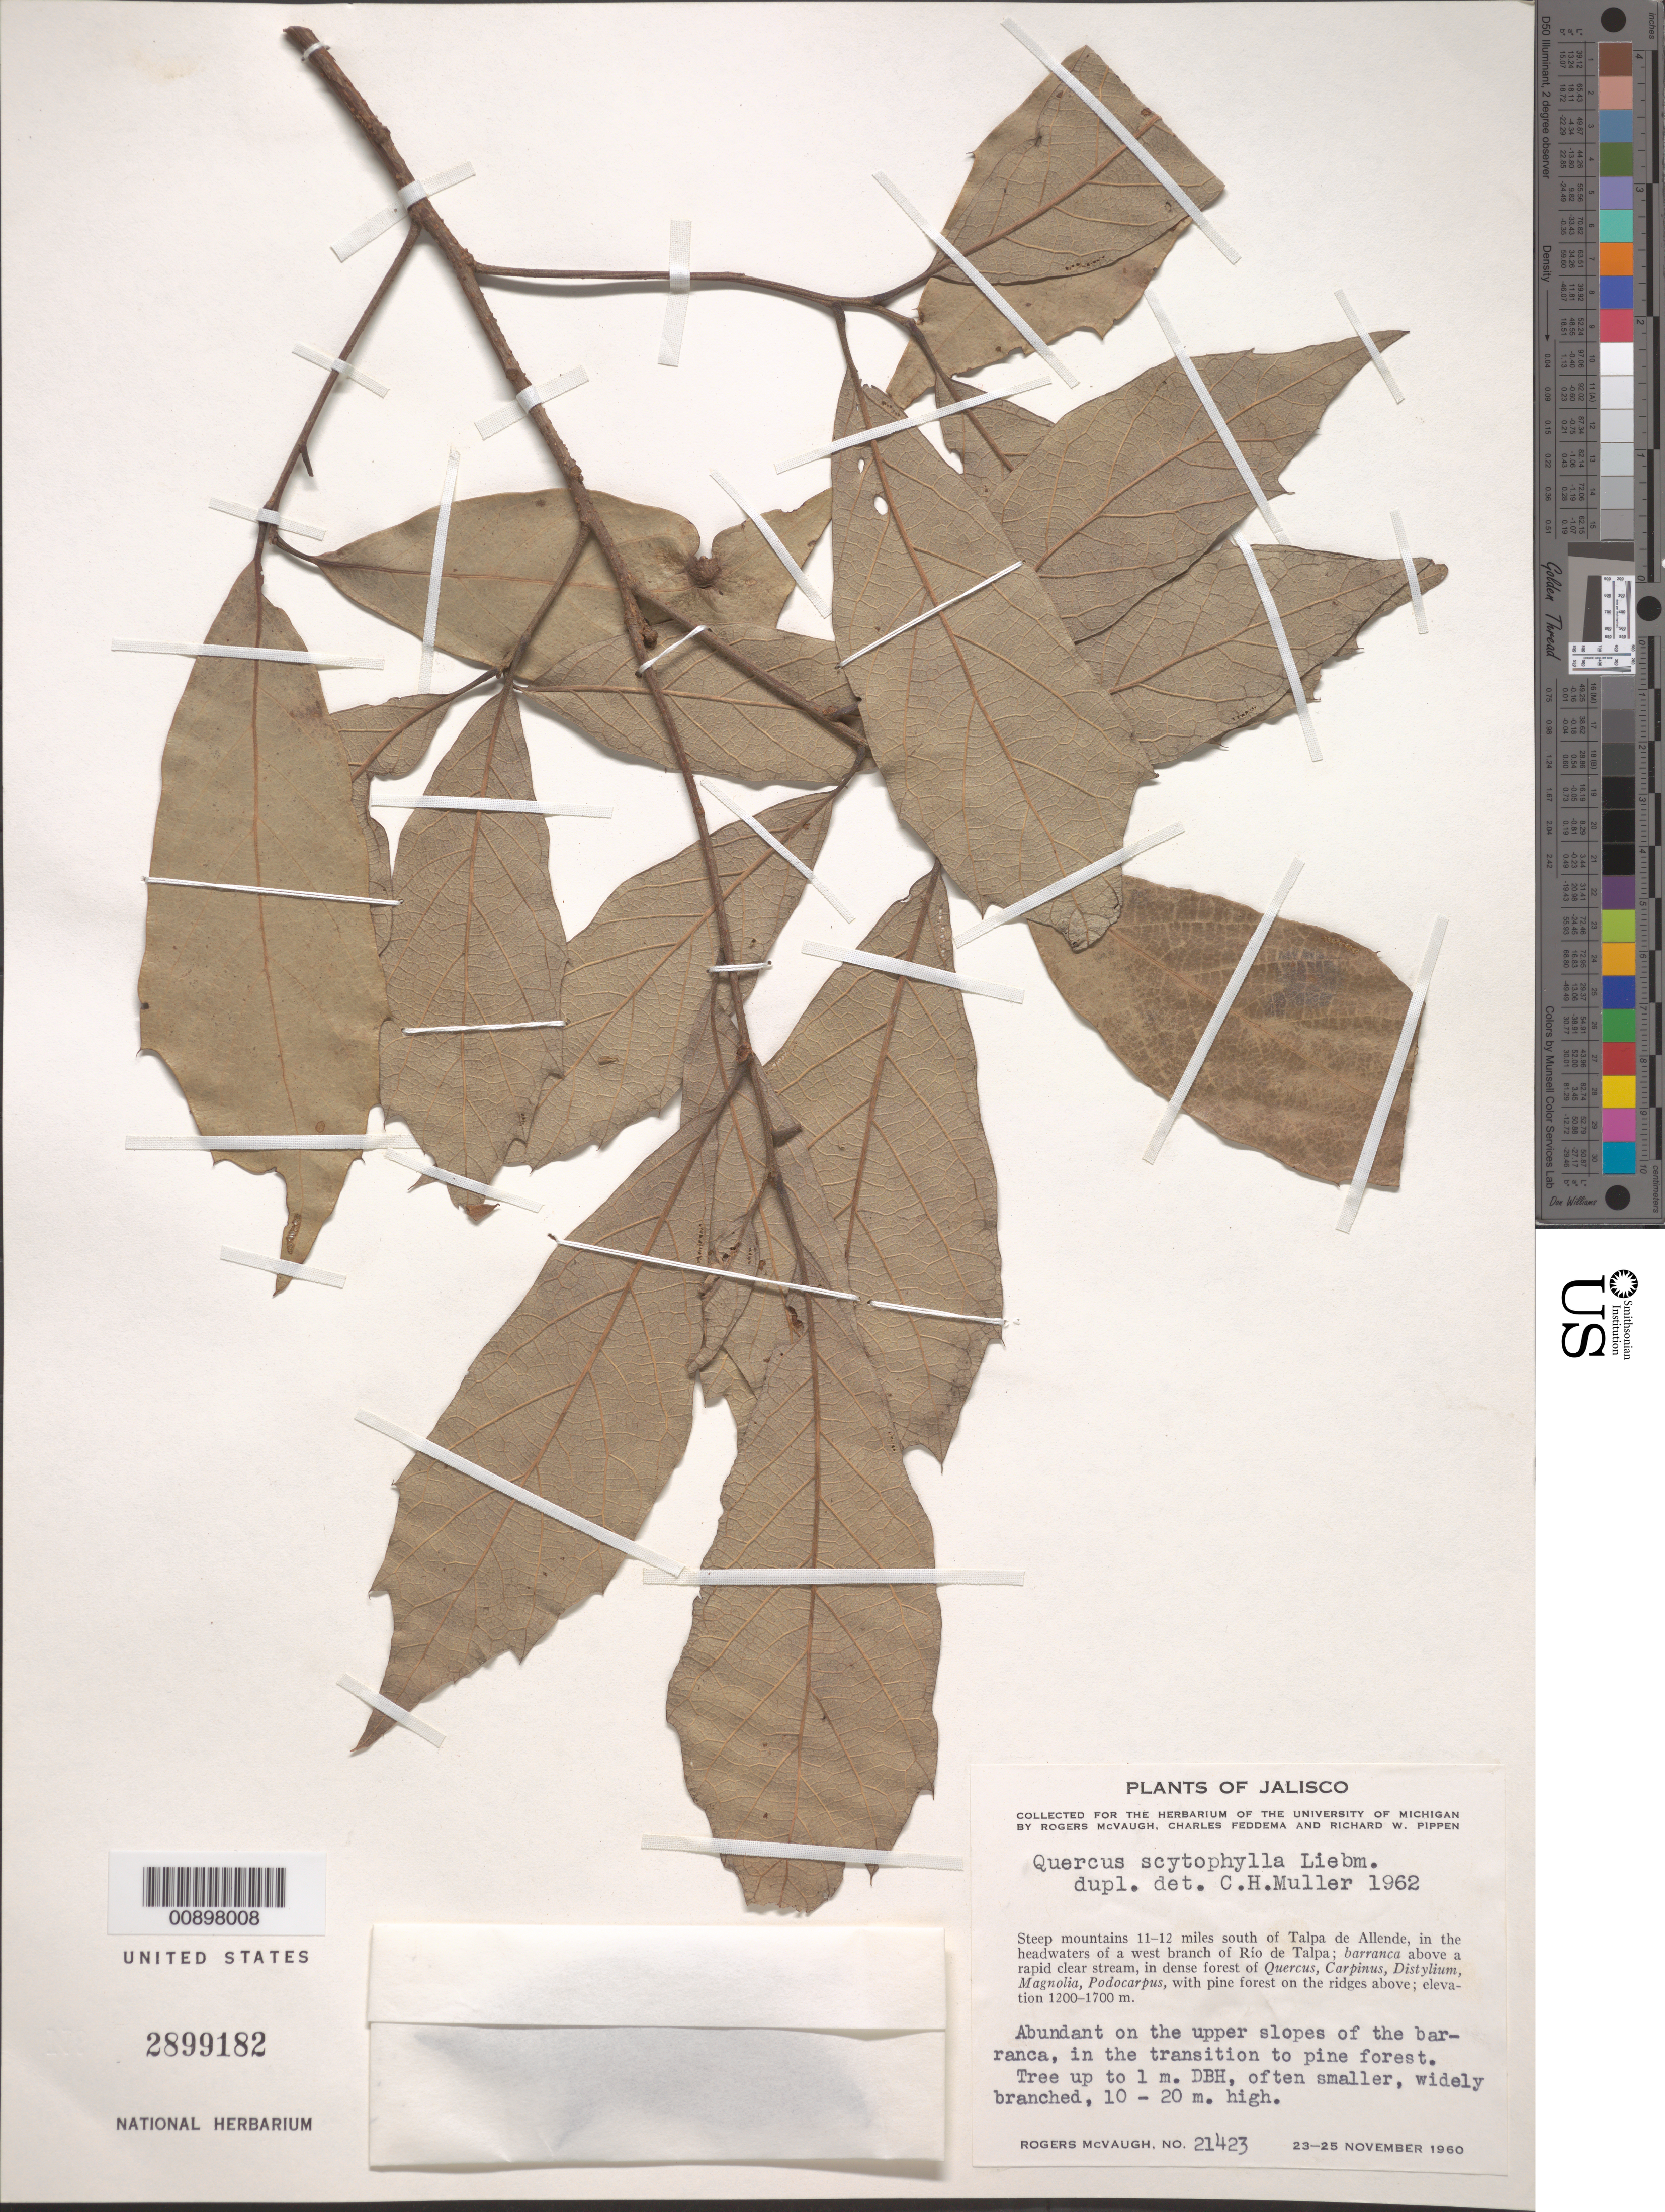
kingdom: Plantae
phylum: Tracheophyta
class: Magnoliopsida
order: Fagales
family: Fagaceae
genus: Quercus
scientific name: Quercus scytophylla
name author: Liebm.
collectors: R. McVaugh, C. Feddema & R. W. Pippen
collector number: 21423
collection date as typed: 23 Nov 1960 to 25 Nov 1960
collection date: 1960-11-23/1960-11-25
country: Mexico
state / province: Jalisco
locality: Steep mountains 11-12 miles south of Talpa de Allende, in the headwaters of a west branch of Río Talpa.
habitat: Barranca above a rapid clear stream, in dense forest of Quercus, Carpinus, Distylium, Magnolia, Podocarpus, w/ pine forest on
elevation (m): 1700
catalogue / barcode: US 2899182